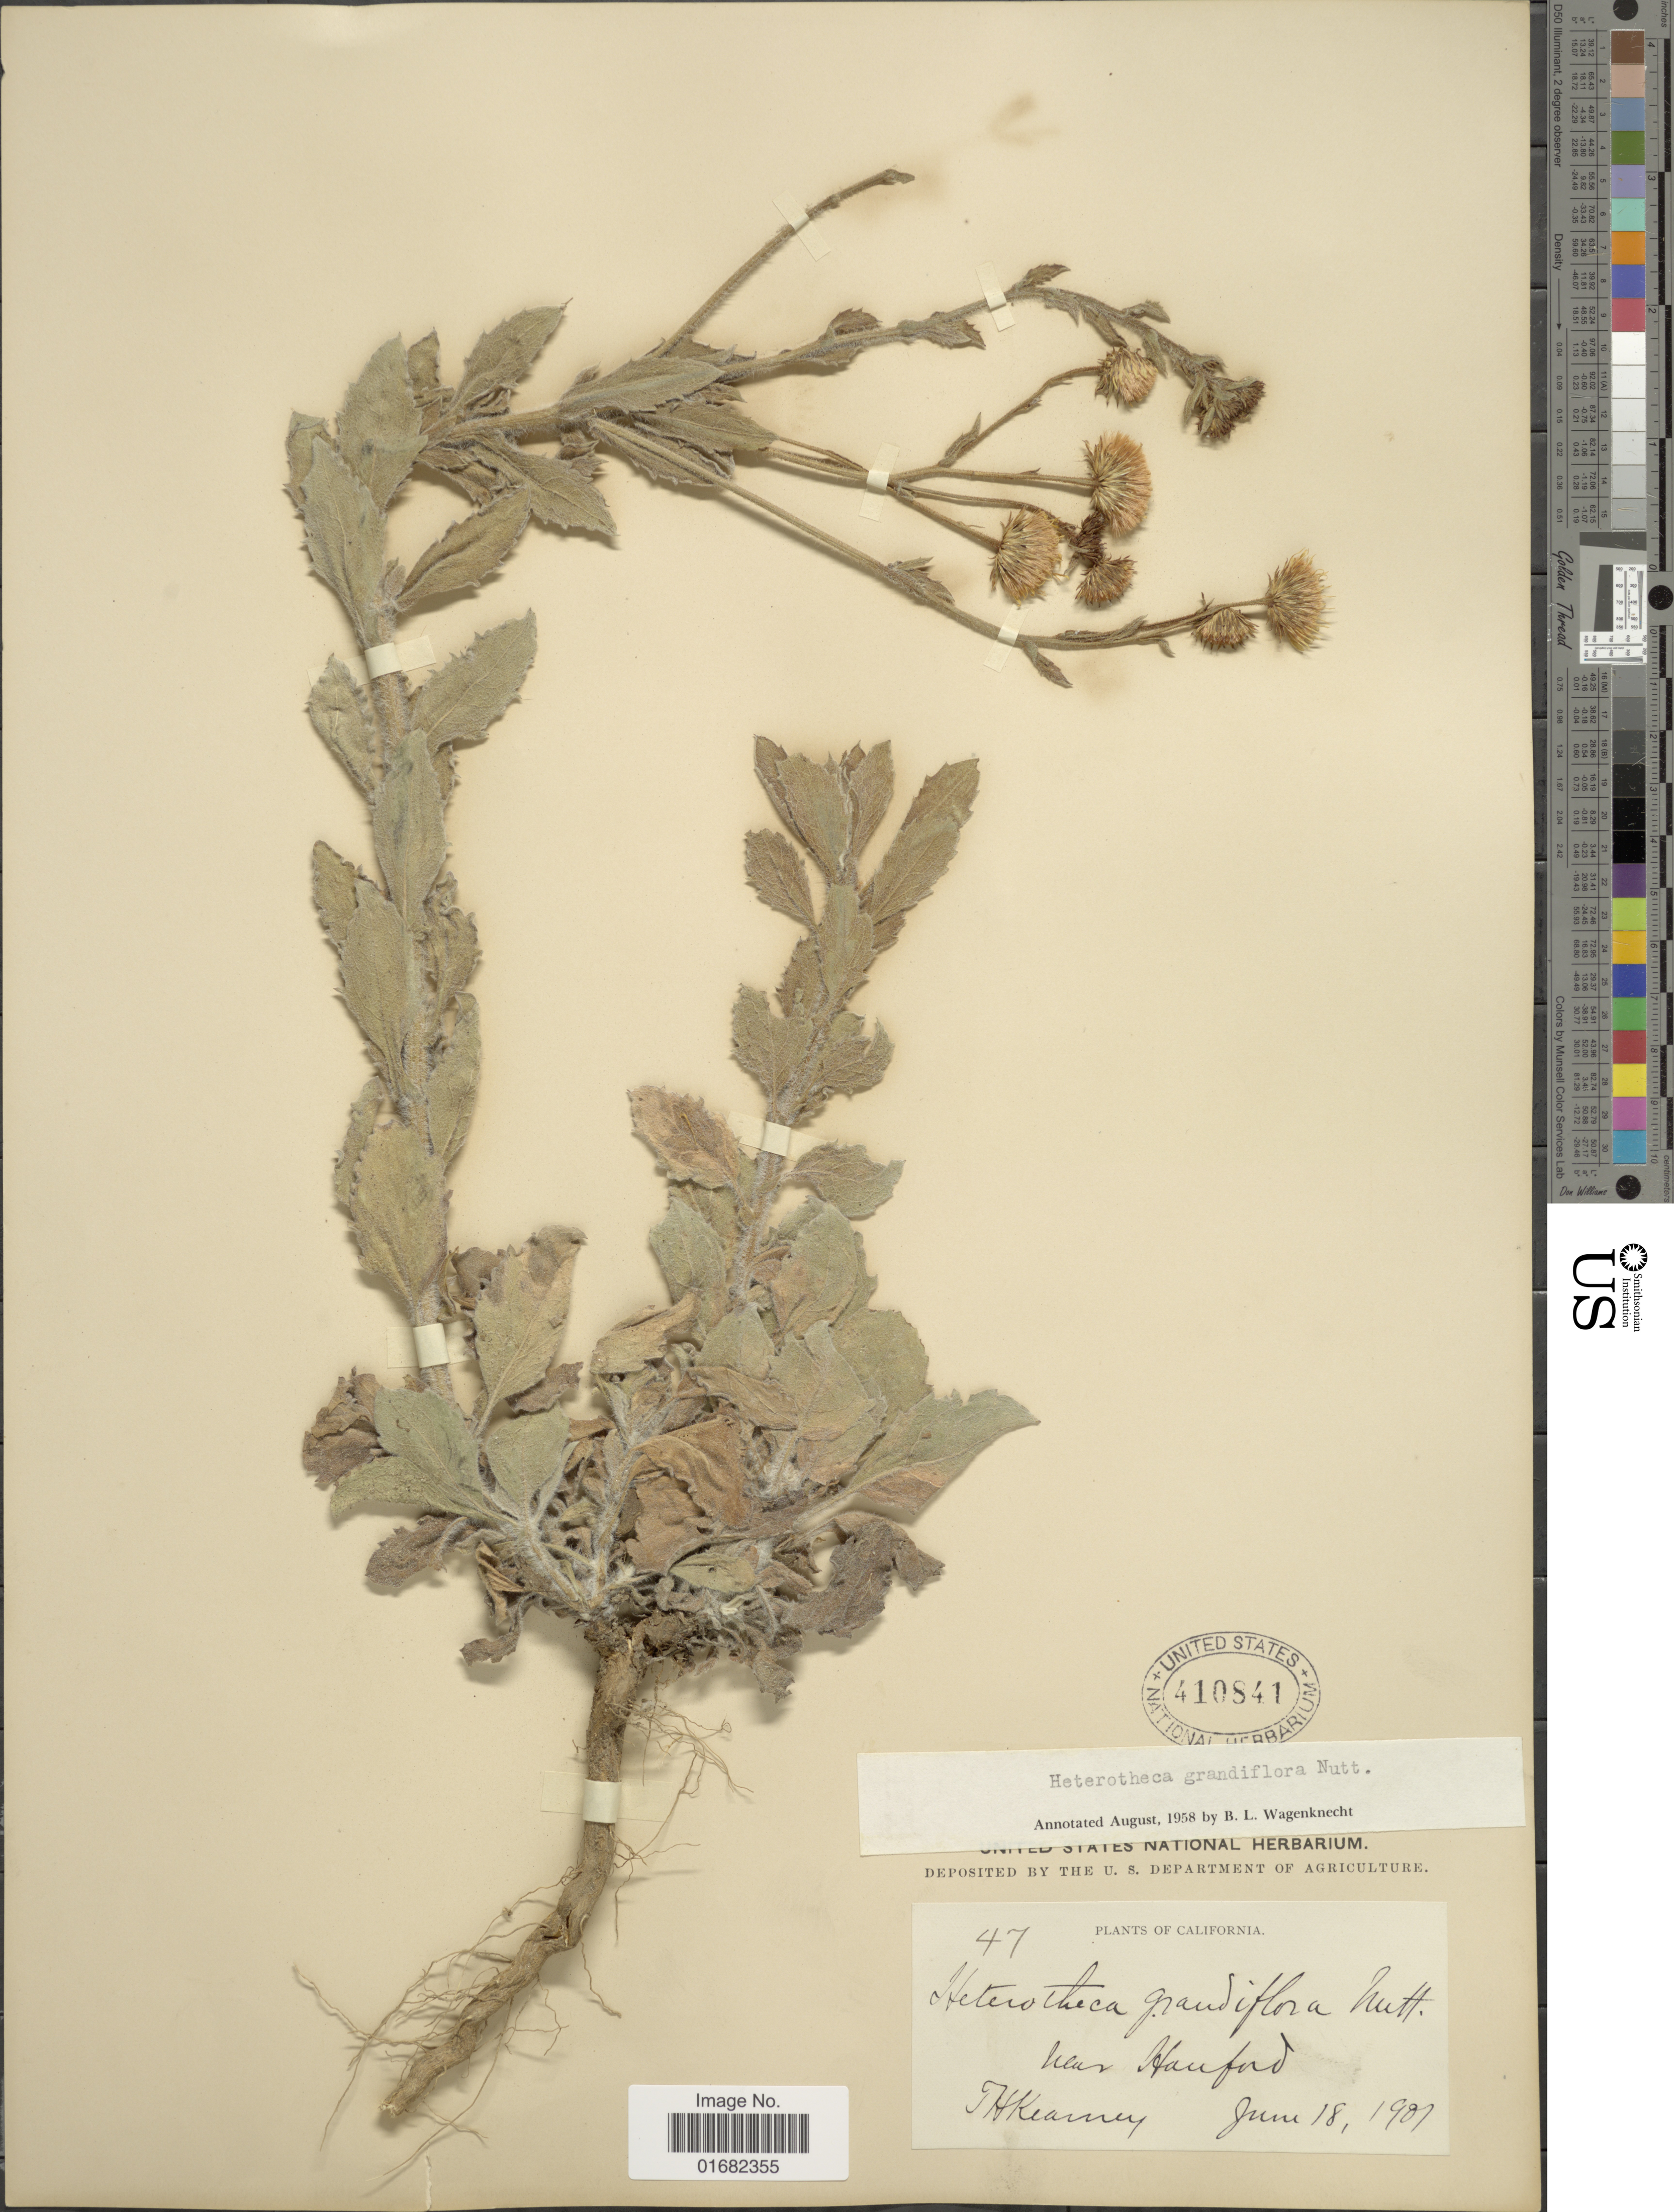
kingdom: Plantae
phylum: Tracheophyta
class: Magnoliopsida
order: Asterales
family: Asteraceae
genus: Heterotheca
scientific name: Heterotheca grandiflora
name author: Nutt.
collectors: T. H. Kearney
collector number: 47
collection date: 1907-06-18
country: United States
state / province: California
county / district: Santa Clara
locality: Near Stanford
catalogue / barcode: US 410841